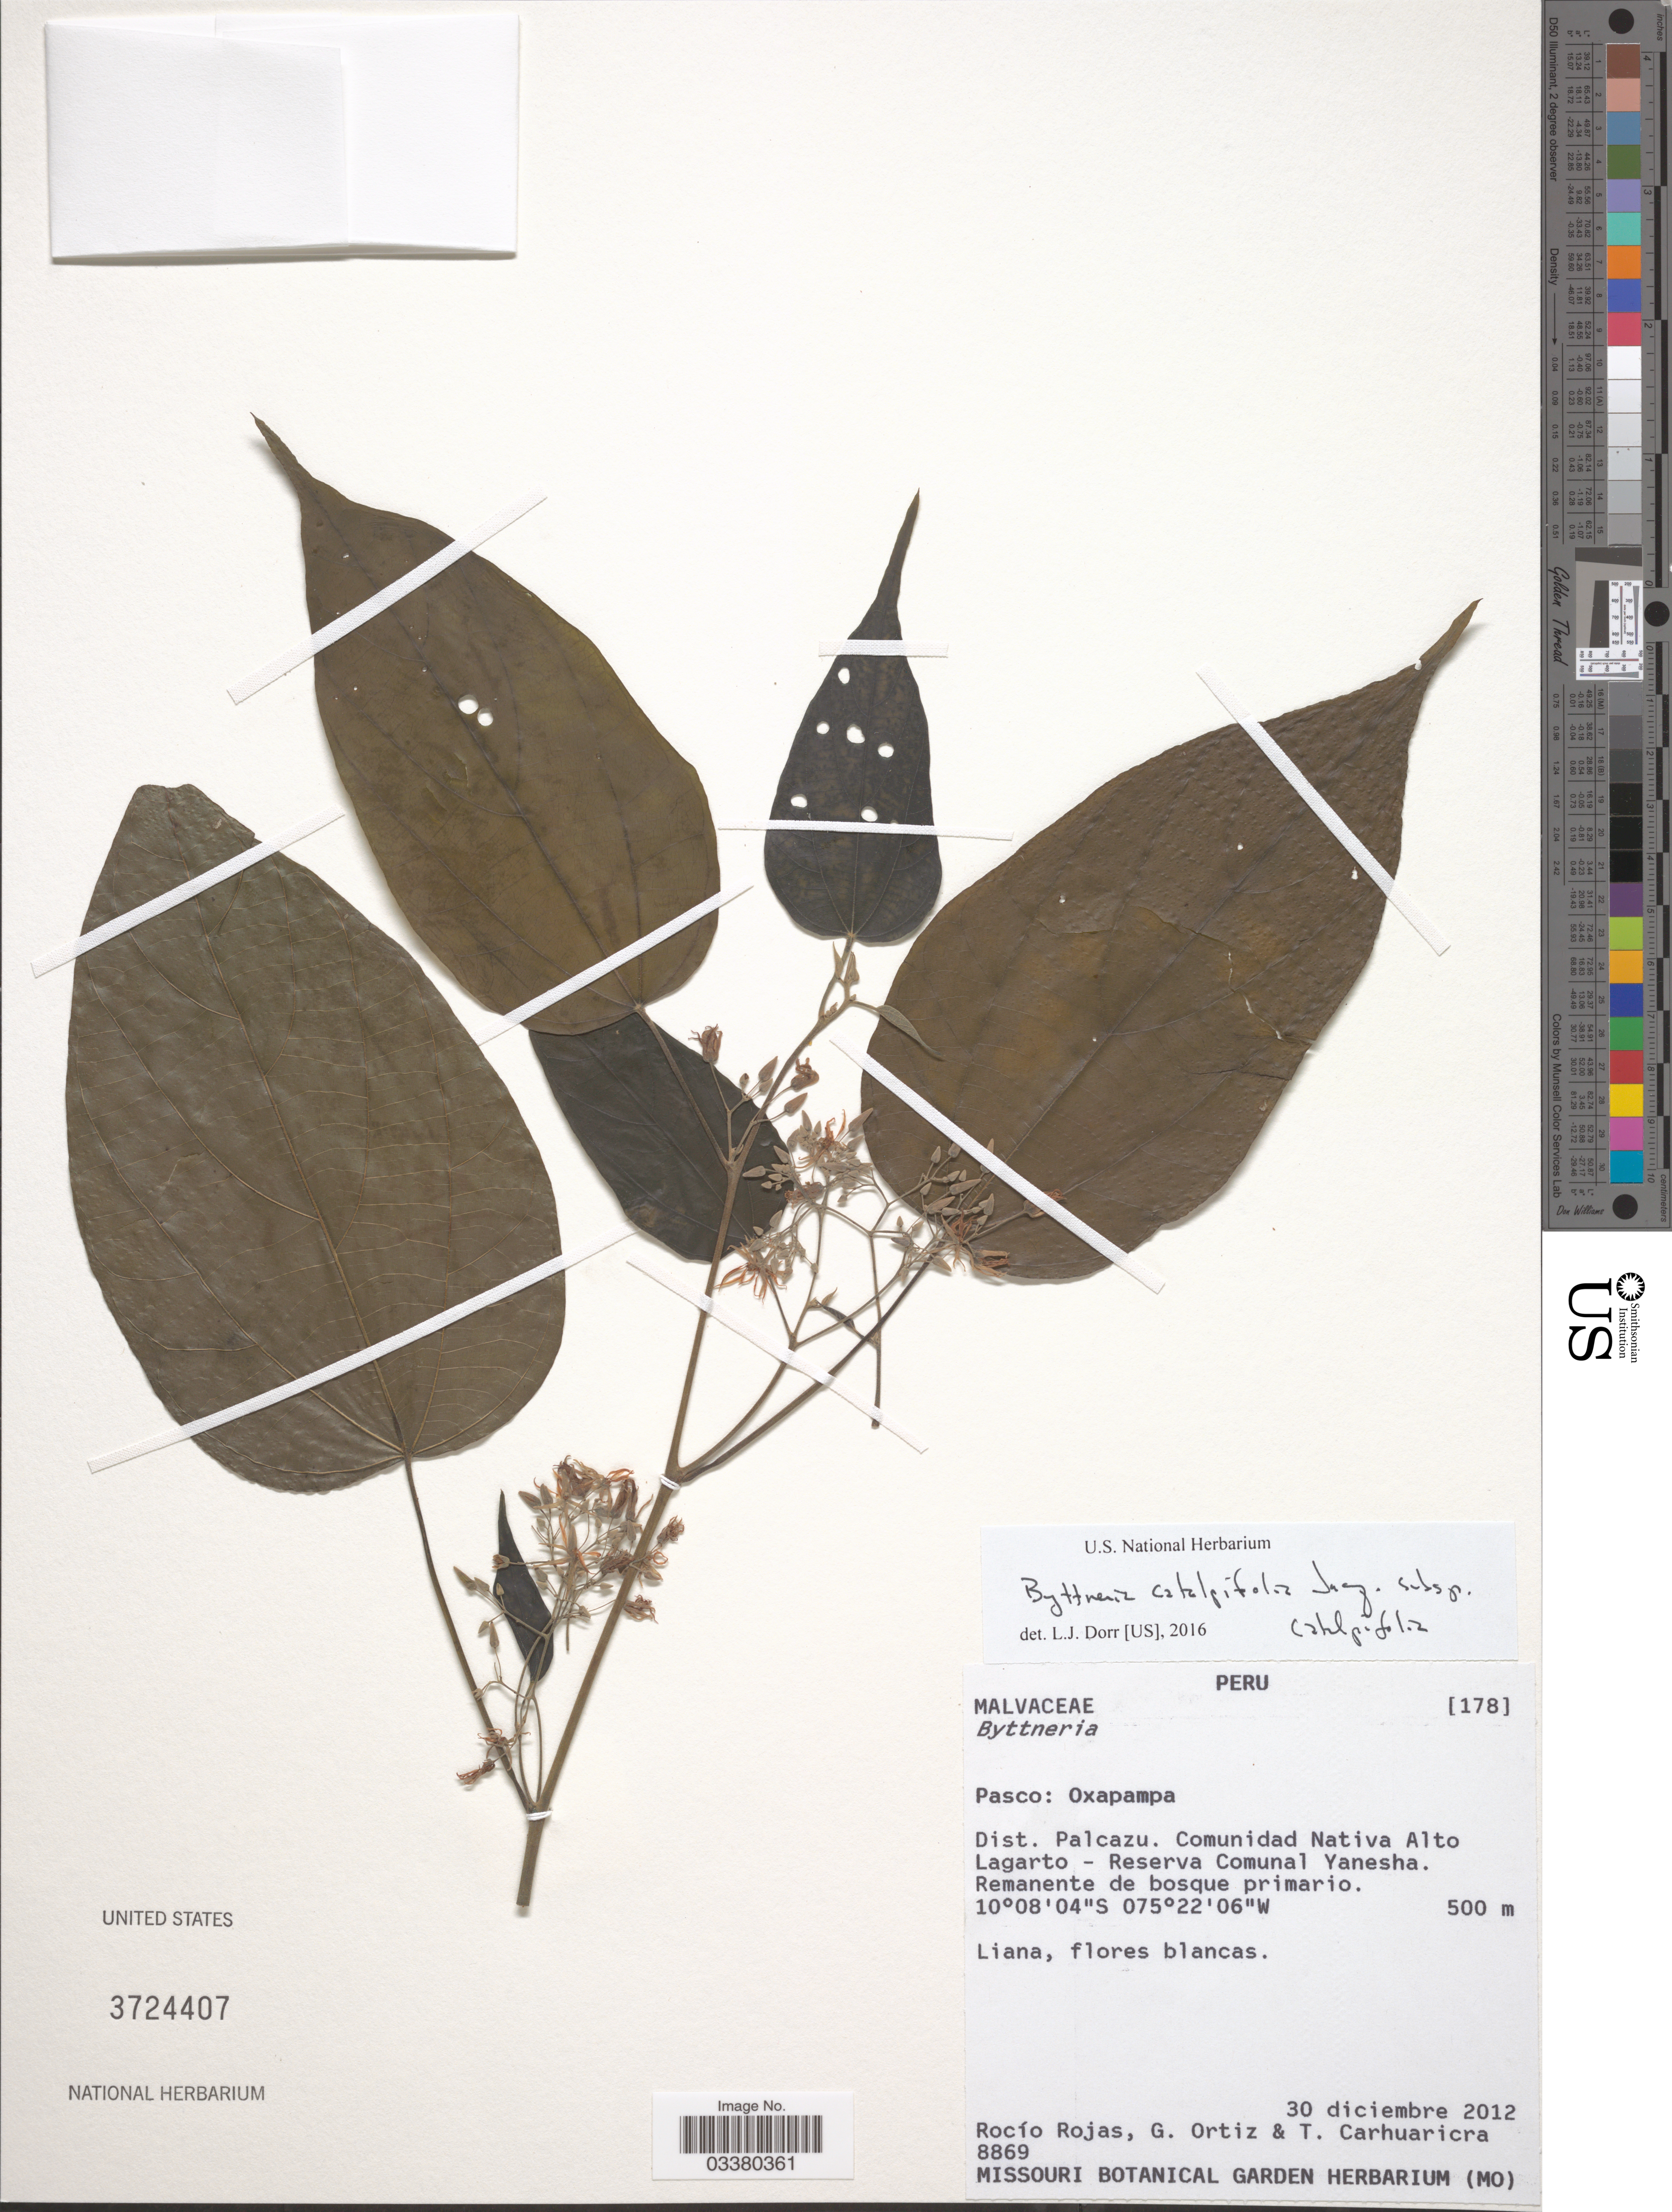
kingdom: Plantae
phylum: Tracheophyta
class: Magnoliopsida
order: Malvales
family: Malvaceae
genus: Byttneria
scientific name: Byttneria catalpifolia subsp. catalpifolia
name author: Jacq.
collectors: R. Rojas, G. Ortiz & T. Carhuaricra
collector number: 8869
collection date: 2012-12-30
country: Peru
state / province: Pasco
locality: Oxapampa. Dist. Palcazu. Comunidad Nativa Alto Lagarto - Reserva Comunal Yanesha.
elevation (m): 500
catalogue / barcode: US 3724407